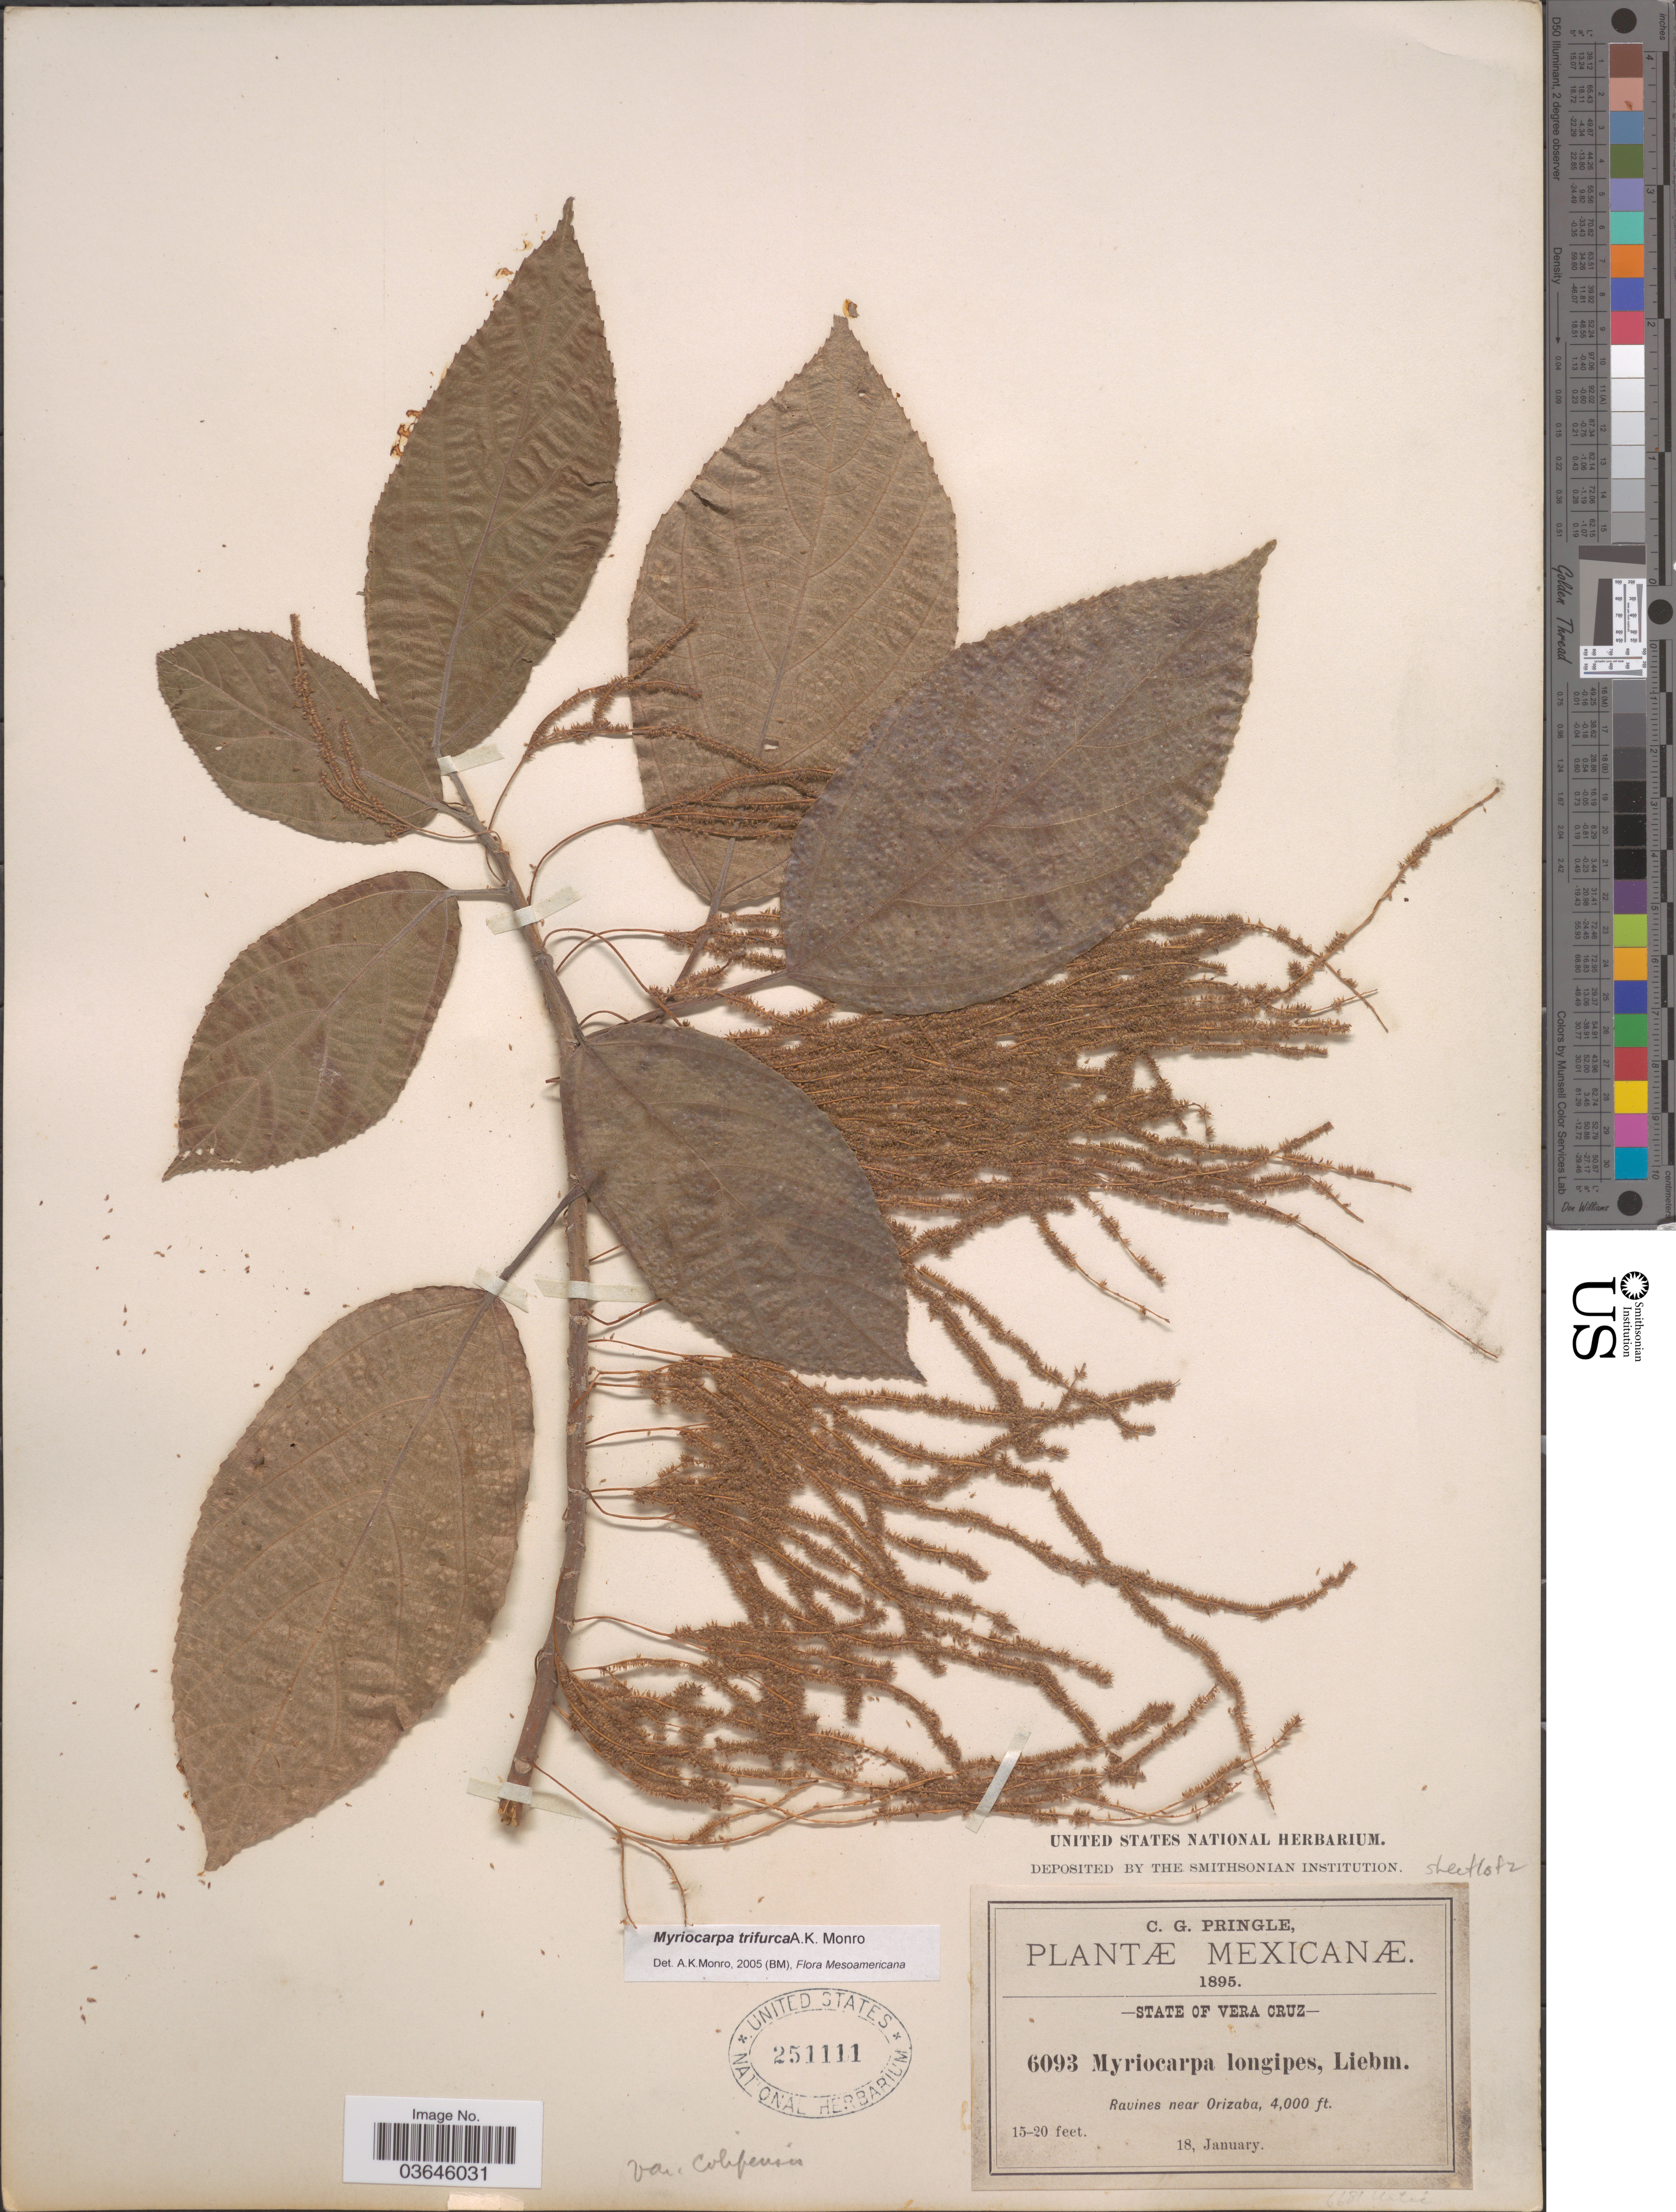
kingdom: Plantae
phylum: Tracheophyta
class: Magnoliopsida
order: Rosales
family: Urticaceae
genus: Myriocarpa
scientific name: Myriocarpa trifurca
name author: A. K. Monro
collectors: C. G. Pringle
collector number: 6093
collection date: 1895-01-18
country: Mexico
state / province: Veracruz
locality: State of Vera Cruz. Ravines near Orizaba.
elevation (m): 1219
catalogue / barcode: US 251111